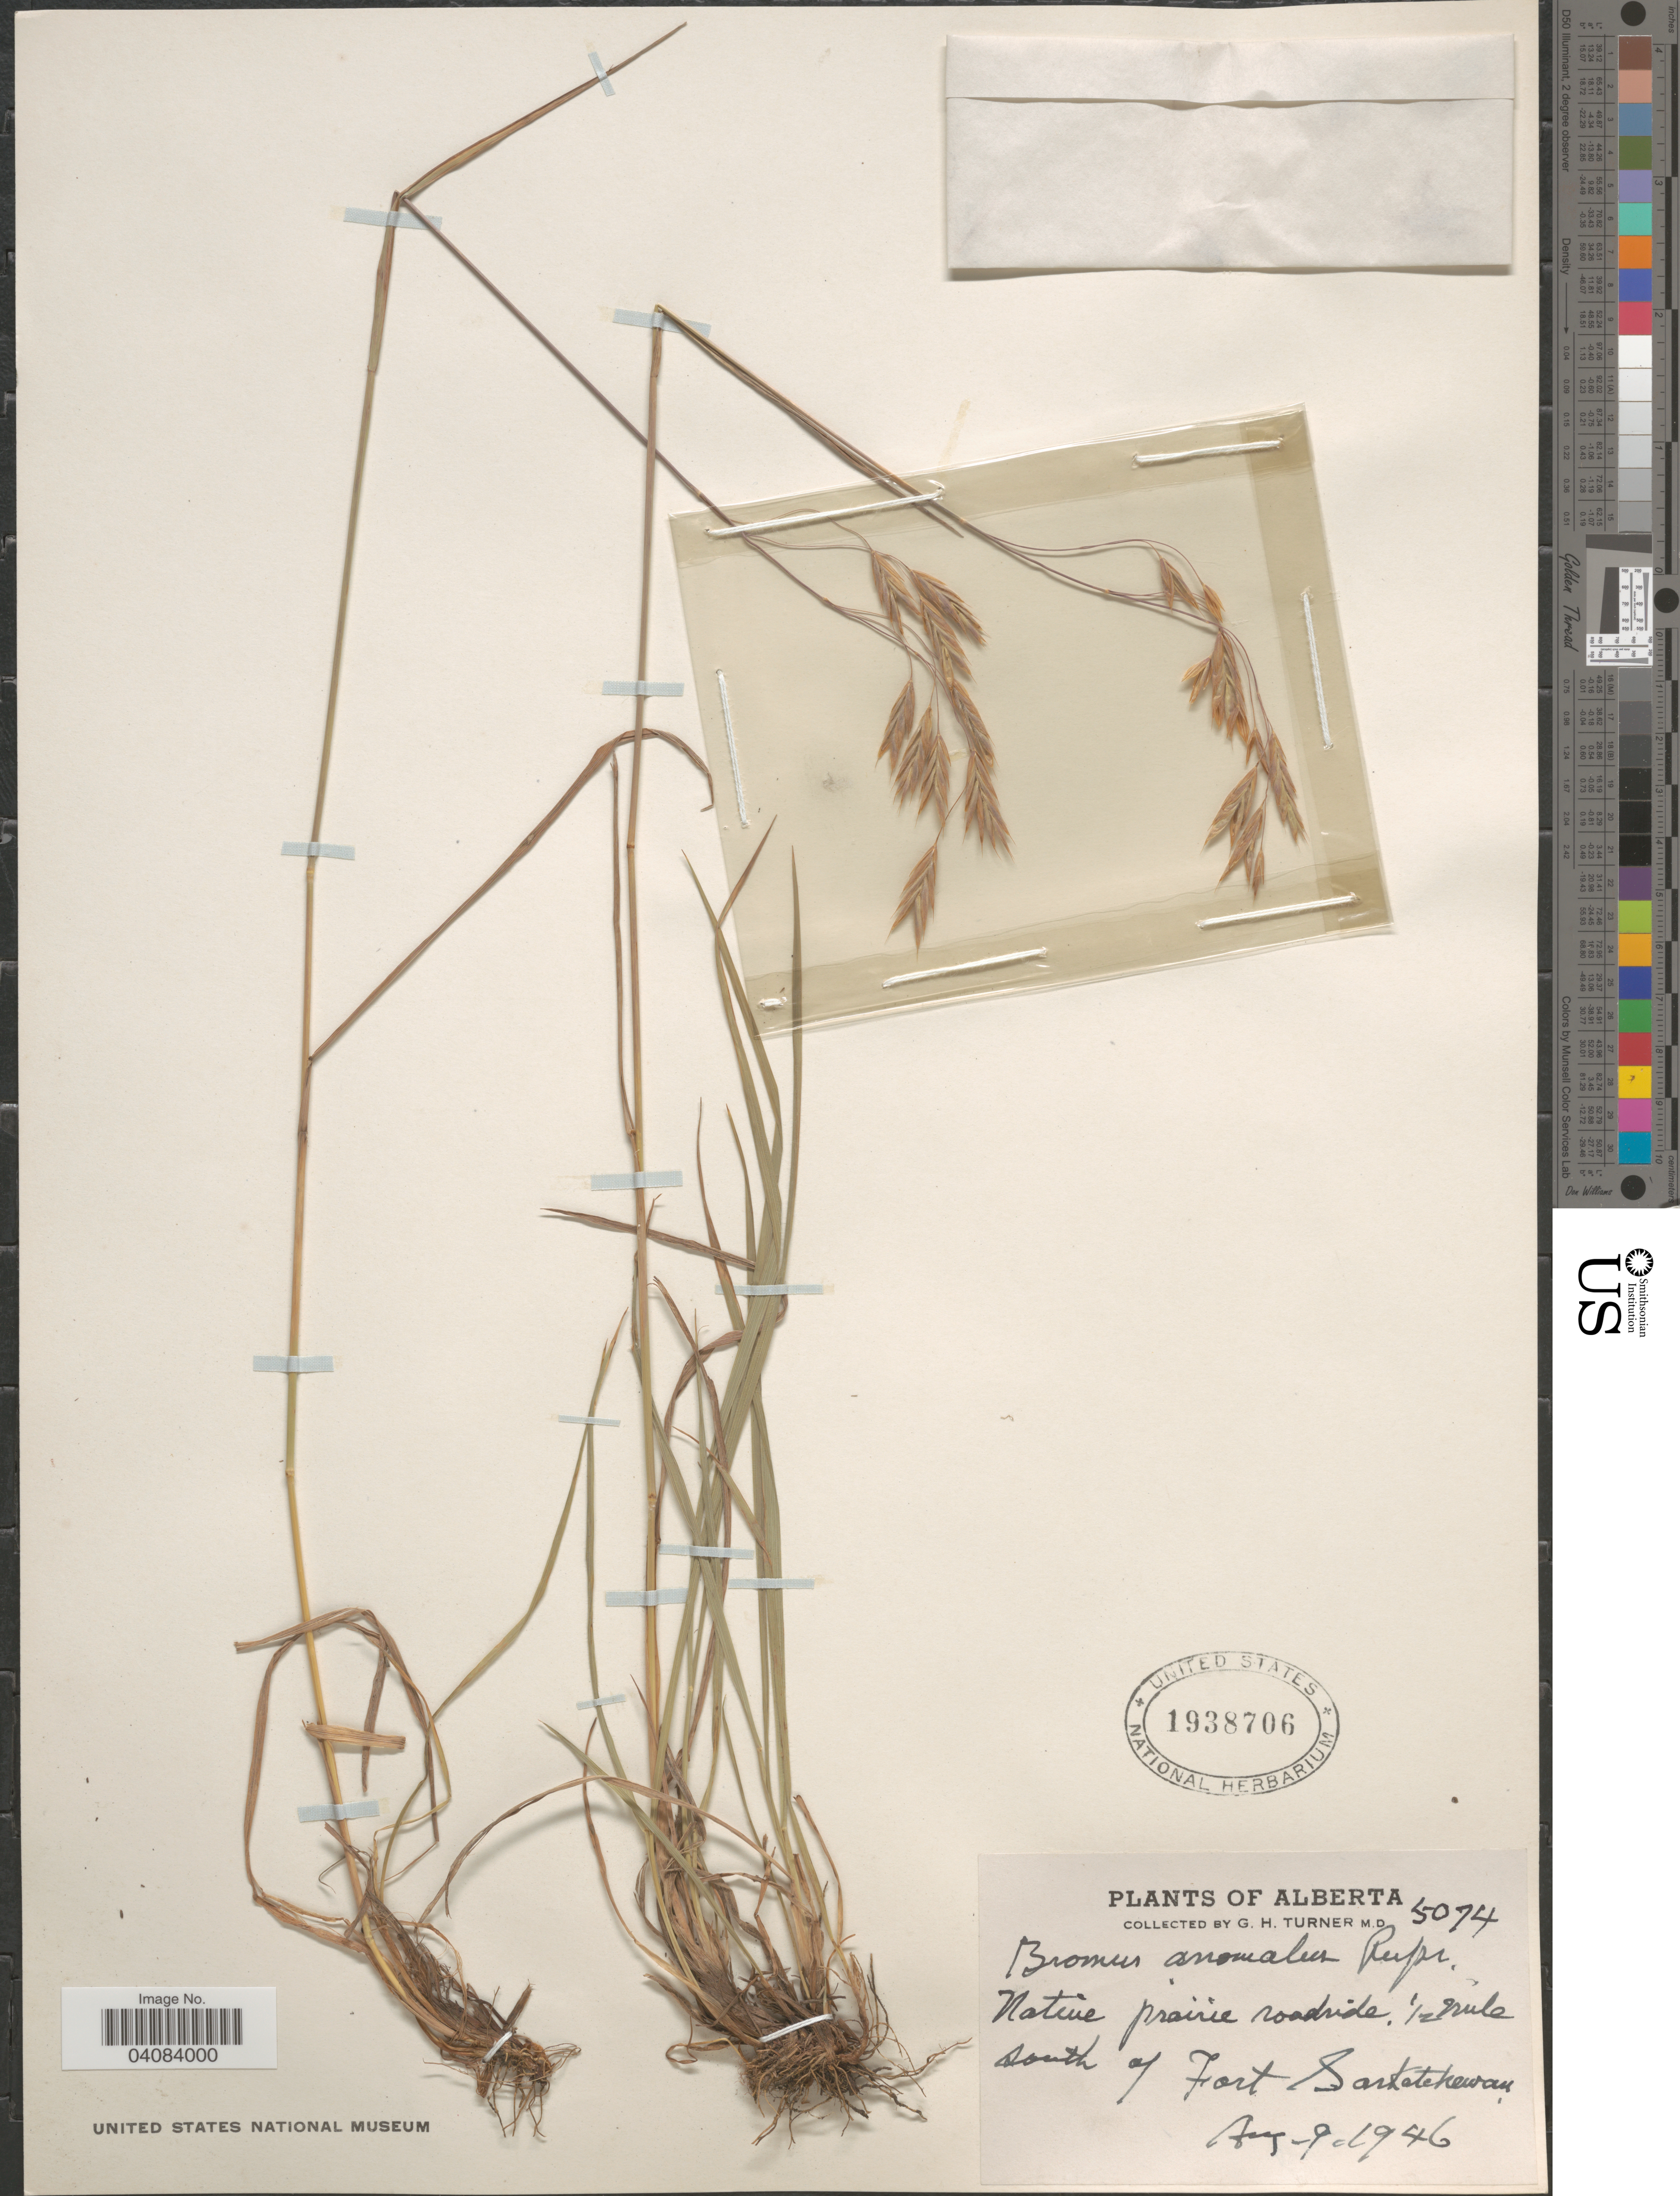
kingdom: Plantae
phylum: Tracheophyta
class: Liliopsida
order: Poales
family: Poaceae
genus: Bromus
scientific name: Bromus porteri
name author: (J.M. Coult.) Nash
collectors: G. H. Turner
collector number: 5074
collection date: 1946-08-09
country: Canada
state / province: Alberta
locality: Native prairie roadside, 1/2 mile south of Fort Saskatchewan.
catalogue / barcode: US 1938706